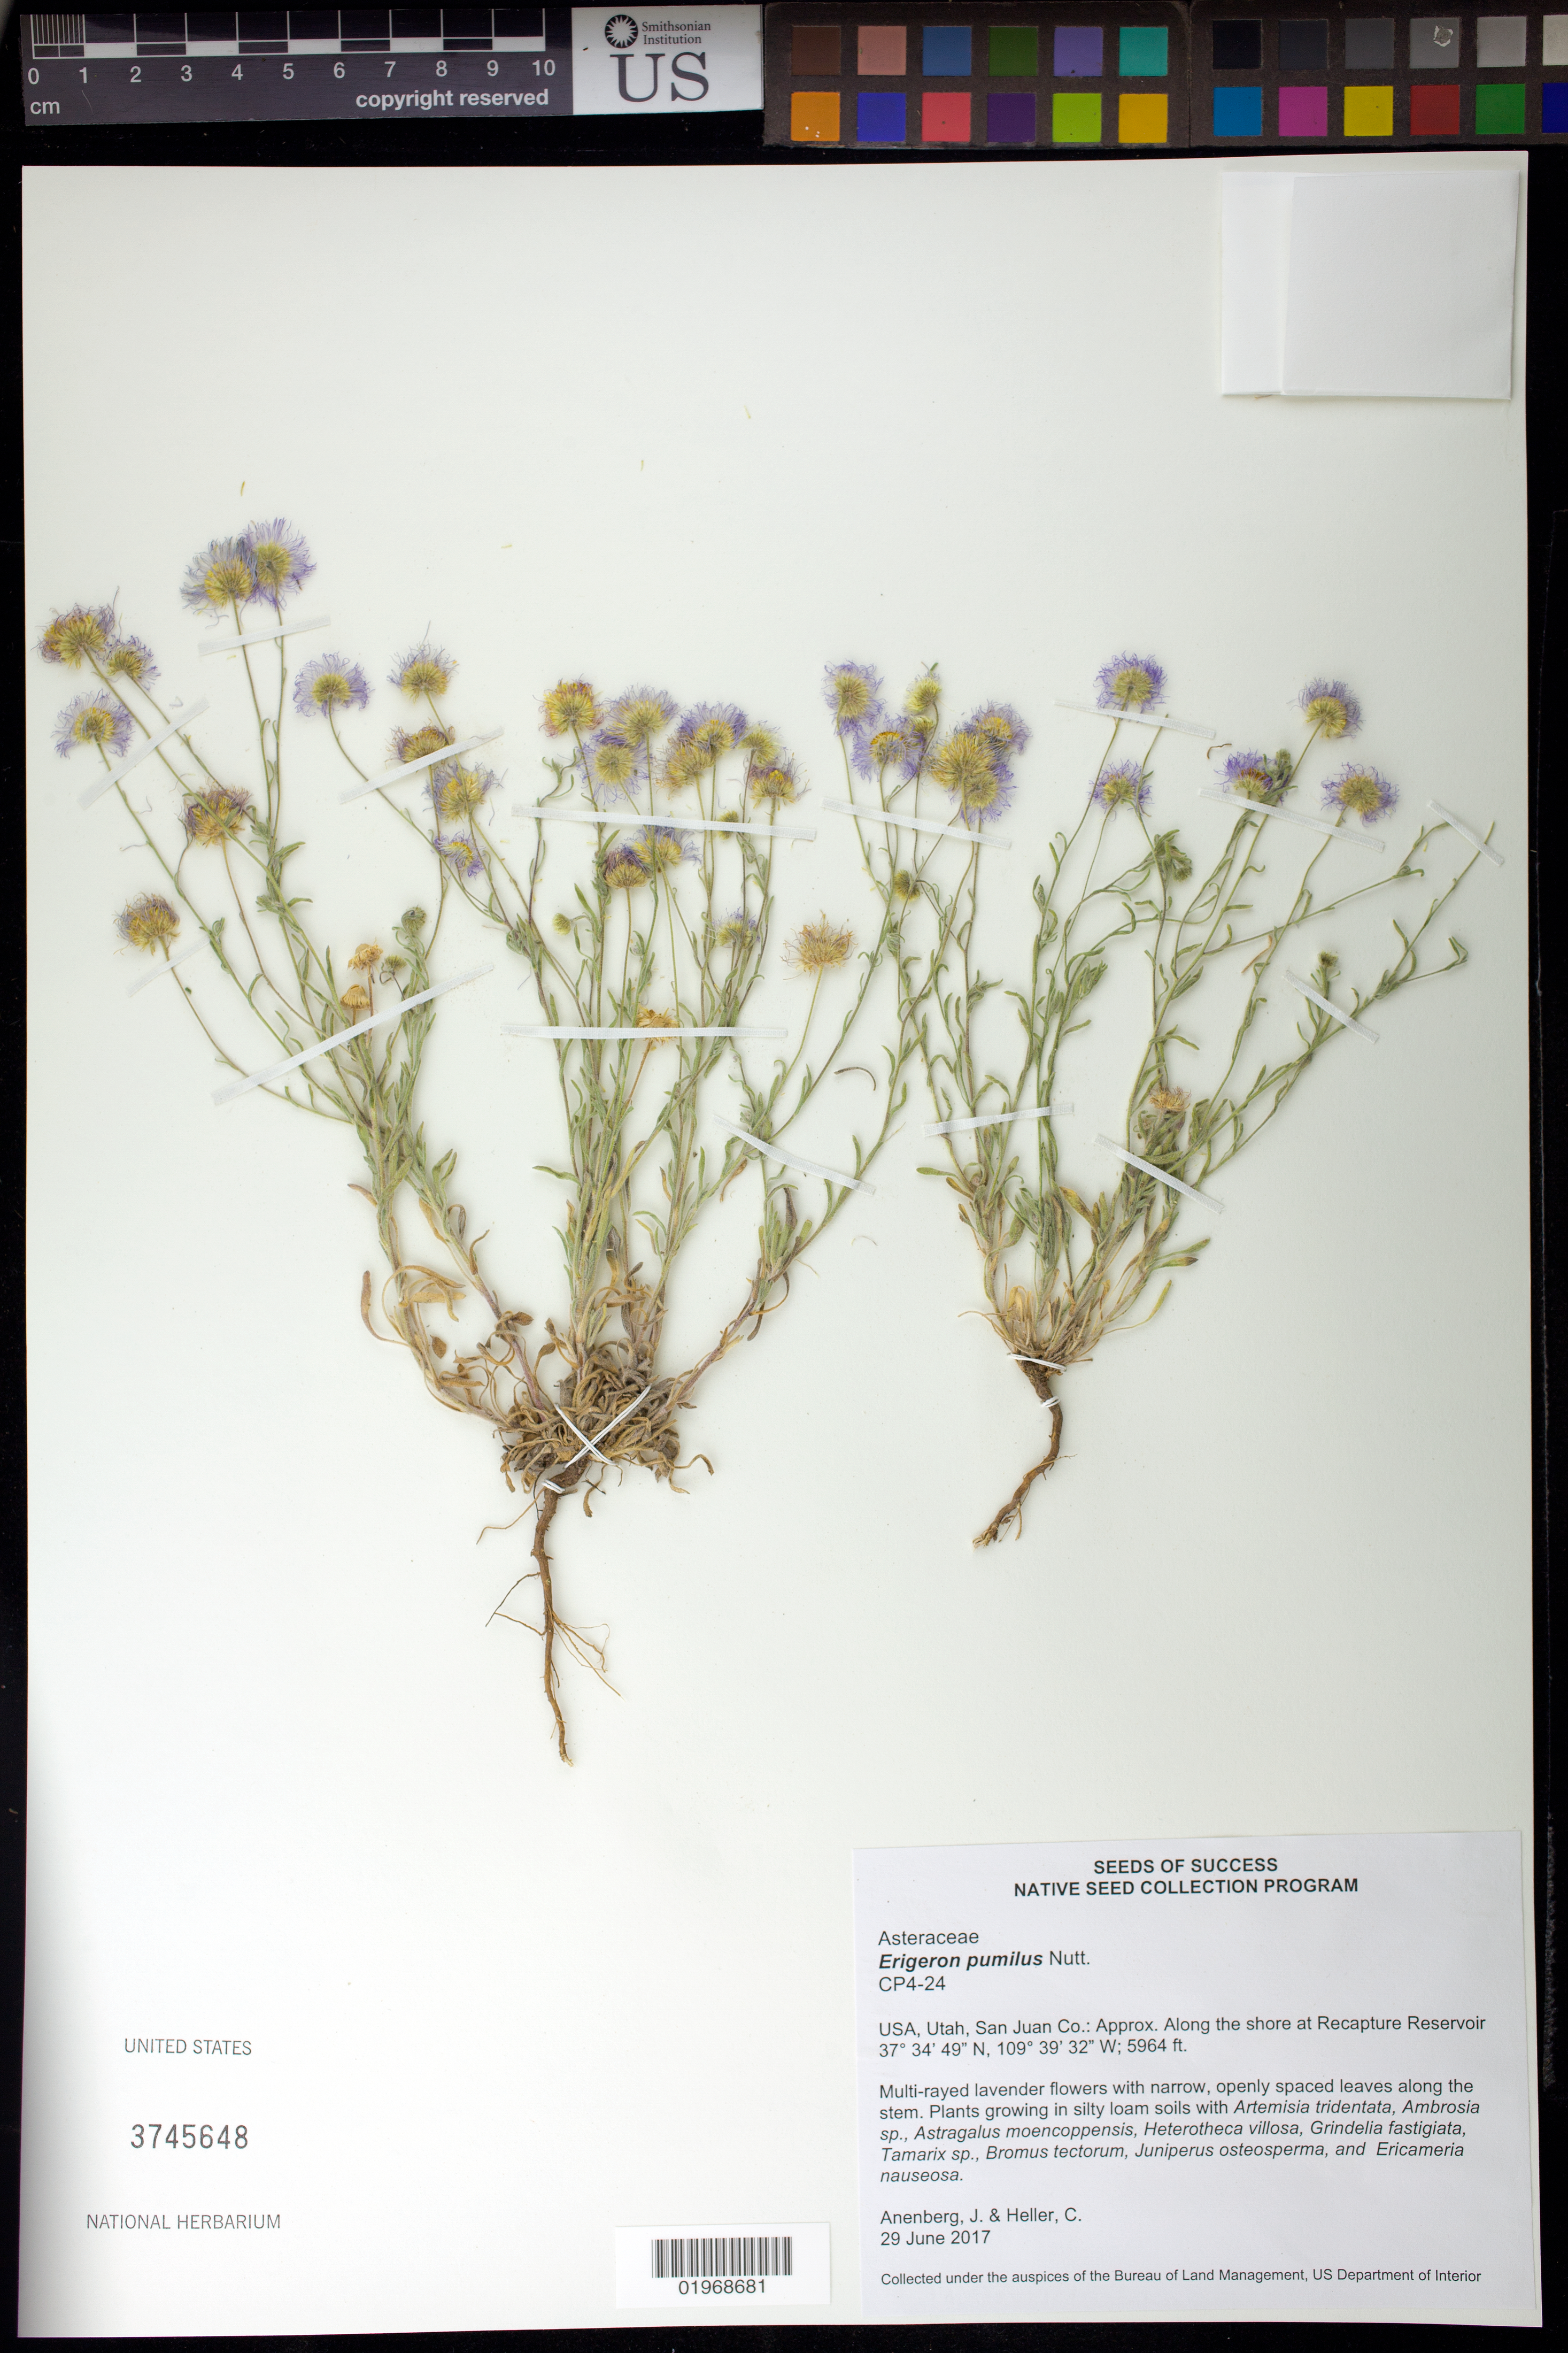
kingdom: Plantae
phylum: Tracheophyta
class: Magnoliopsida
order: Asterales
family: Asteraceae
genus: Erigeron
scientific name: Erigeron pumilus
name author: Nutt.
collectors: J. Anenberg & C. Heller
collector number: CP4-24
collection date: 2017-06-29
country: United States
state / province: Utah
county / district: San Juan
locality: Along the shore at Recapture Reservoir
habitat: Silty loam soils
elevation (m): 1818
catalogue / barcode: US 3745648